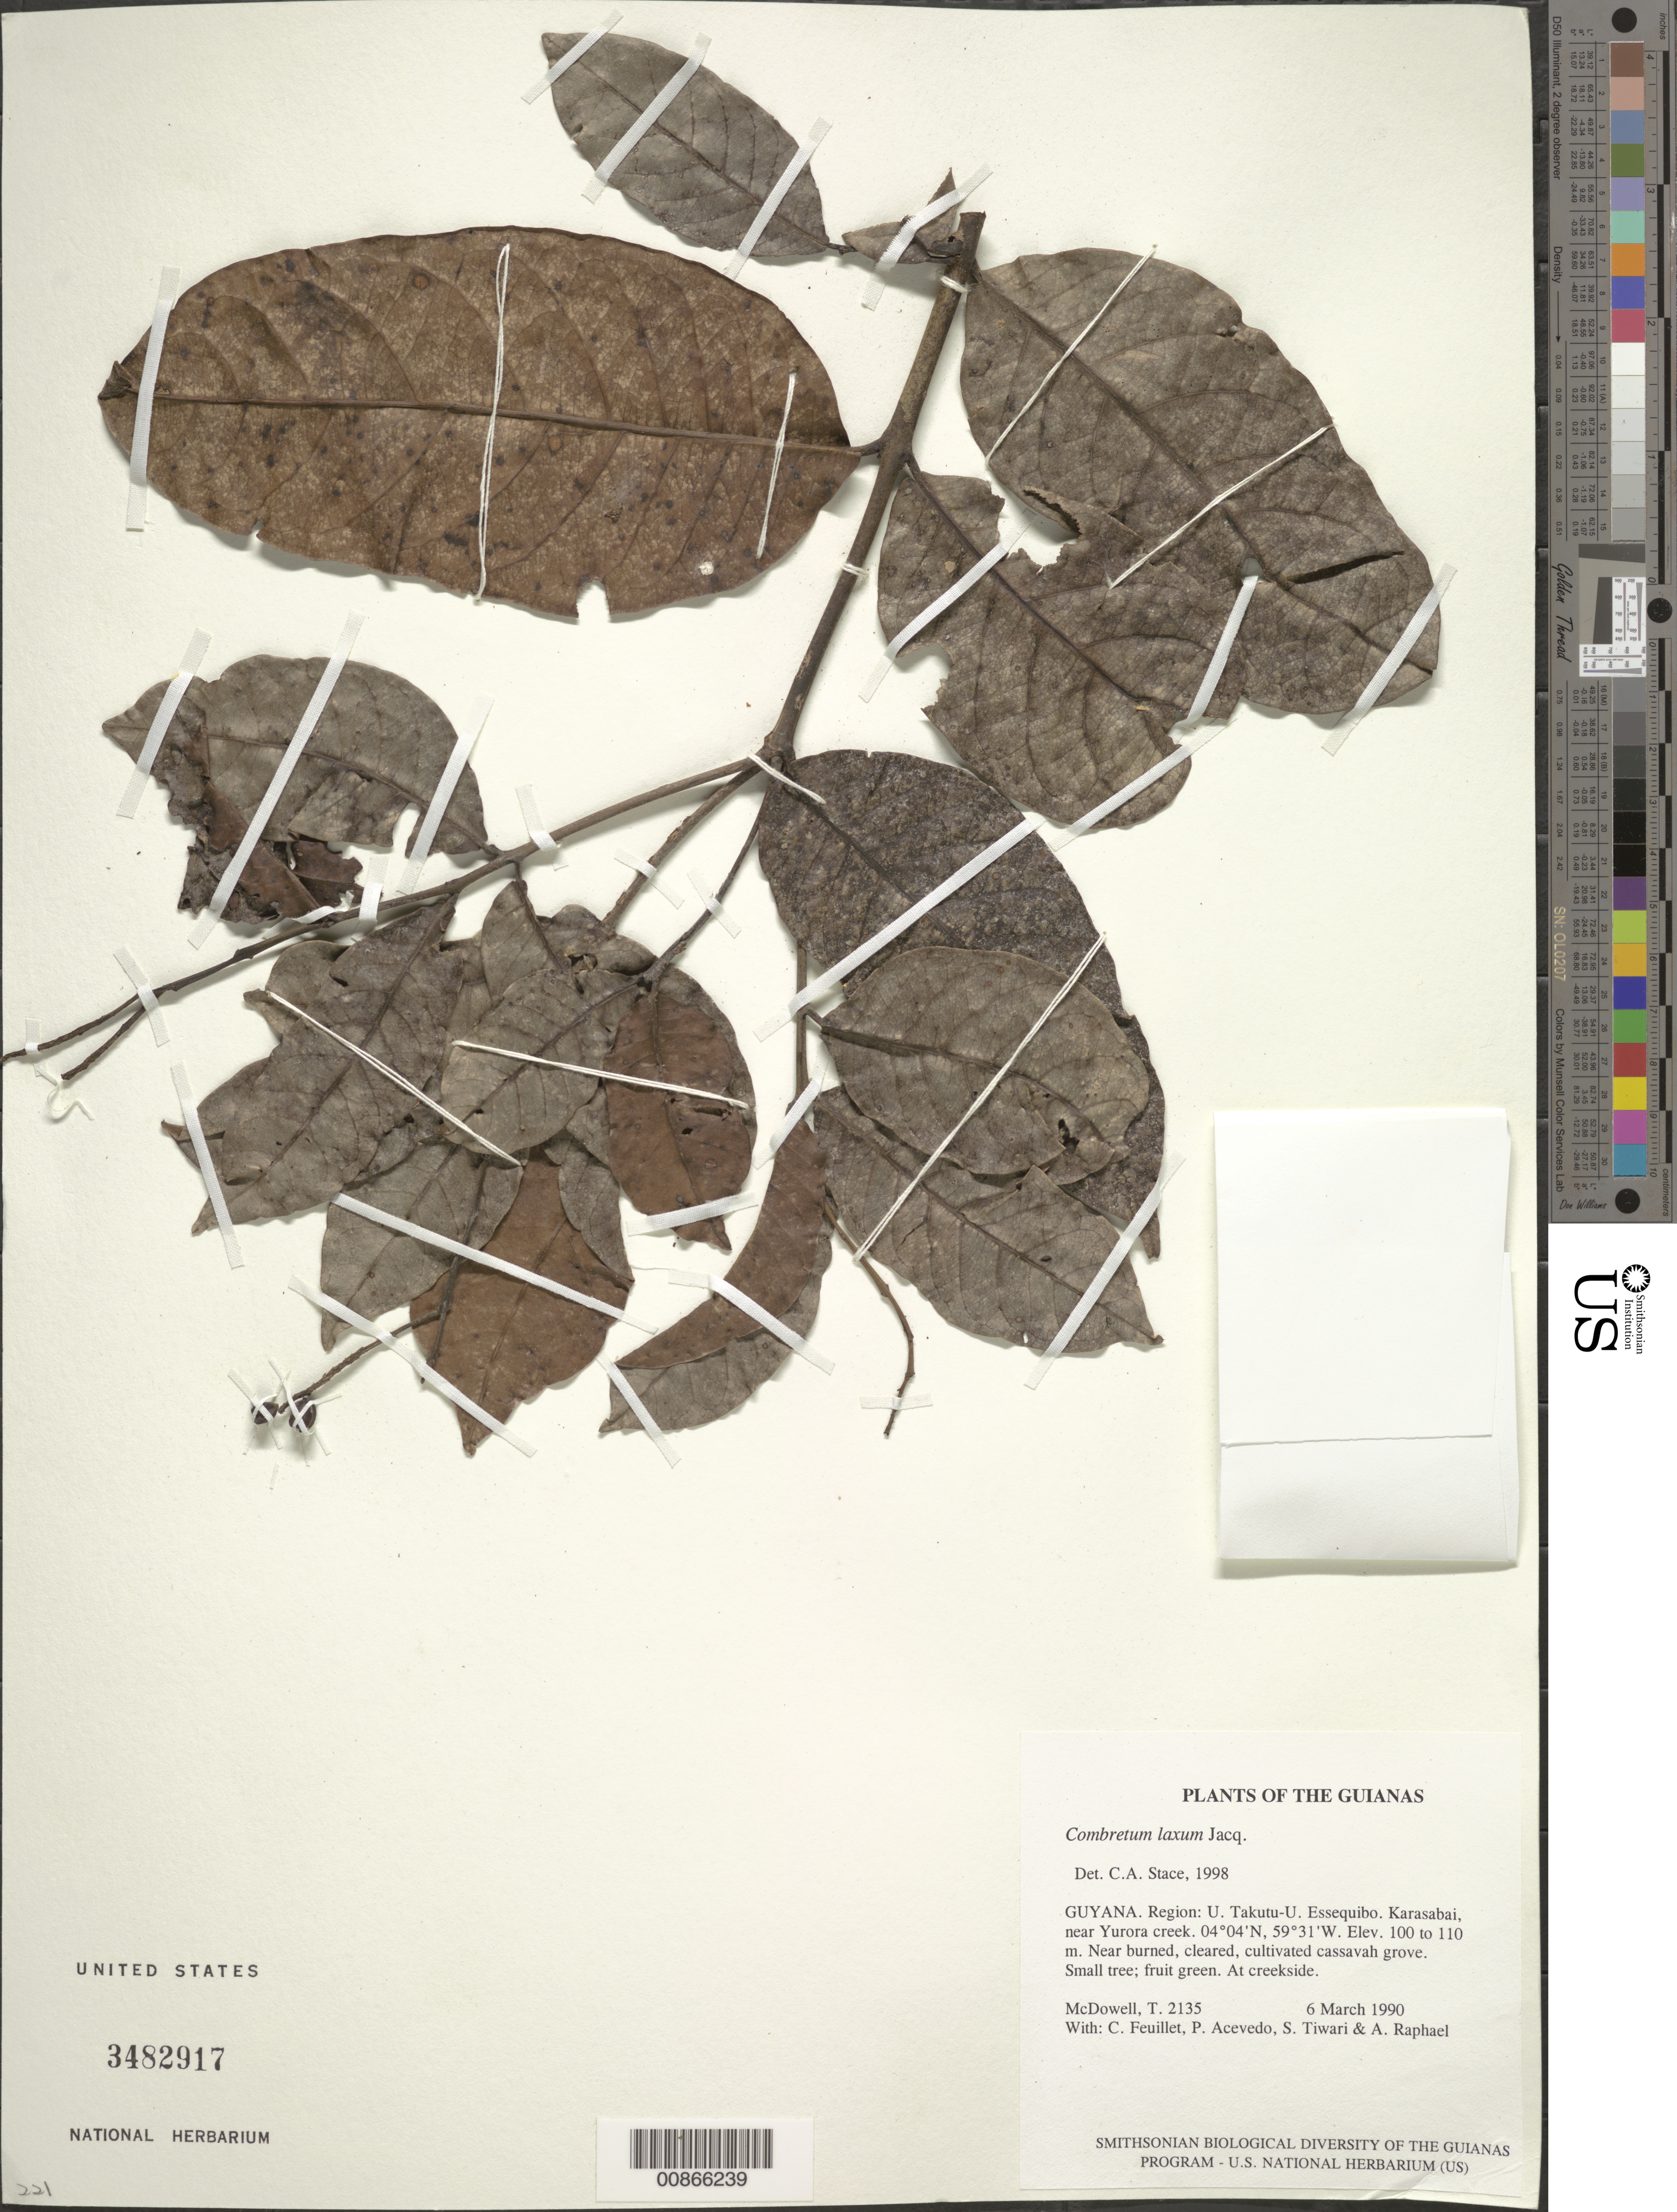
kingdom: Plantae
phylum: Tracheophyta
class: Magnoliopsida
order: Myrtales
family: Combretaceae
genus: Combretum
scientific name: Combretum laxum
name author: Jacq.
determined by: Stace, C. A.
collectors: T. McDowell, C. Feuillet, P. Acevedo-Rodr., S. Tiwari & A. Raphael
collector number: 2135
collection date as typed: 6 March 1990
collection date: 1990-03-06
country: Guyana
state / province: U. Takutu-U. Essequibo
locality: Karasabai, near Yurora creek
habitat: Near burned, cleared, cultivated cassava grove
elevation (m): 100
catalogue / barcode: US 3482917